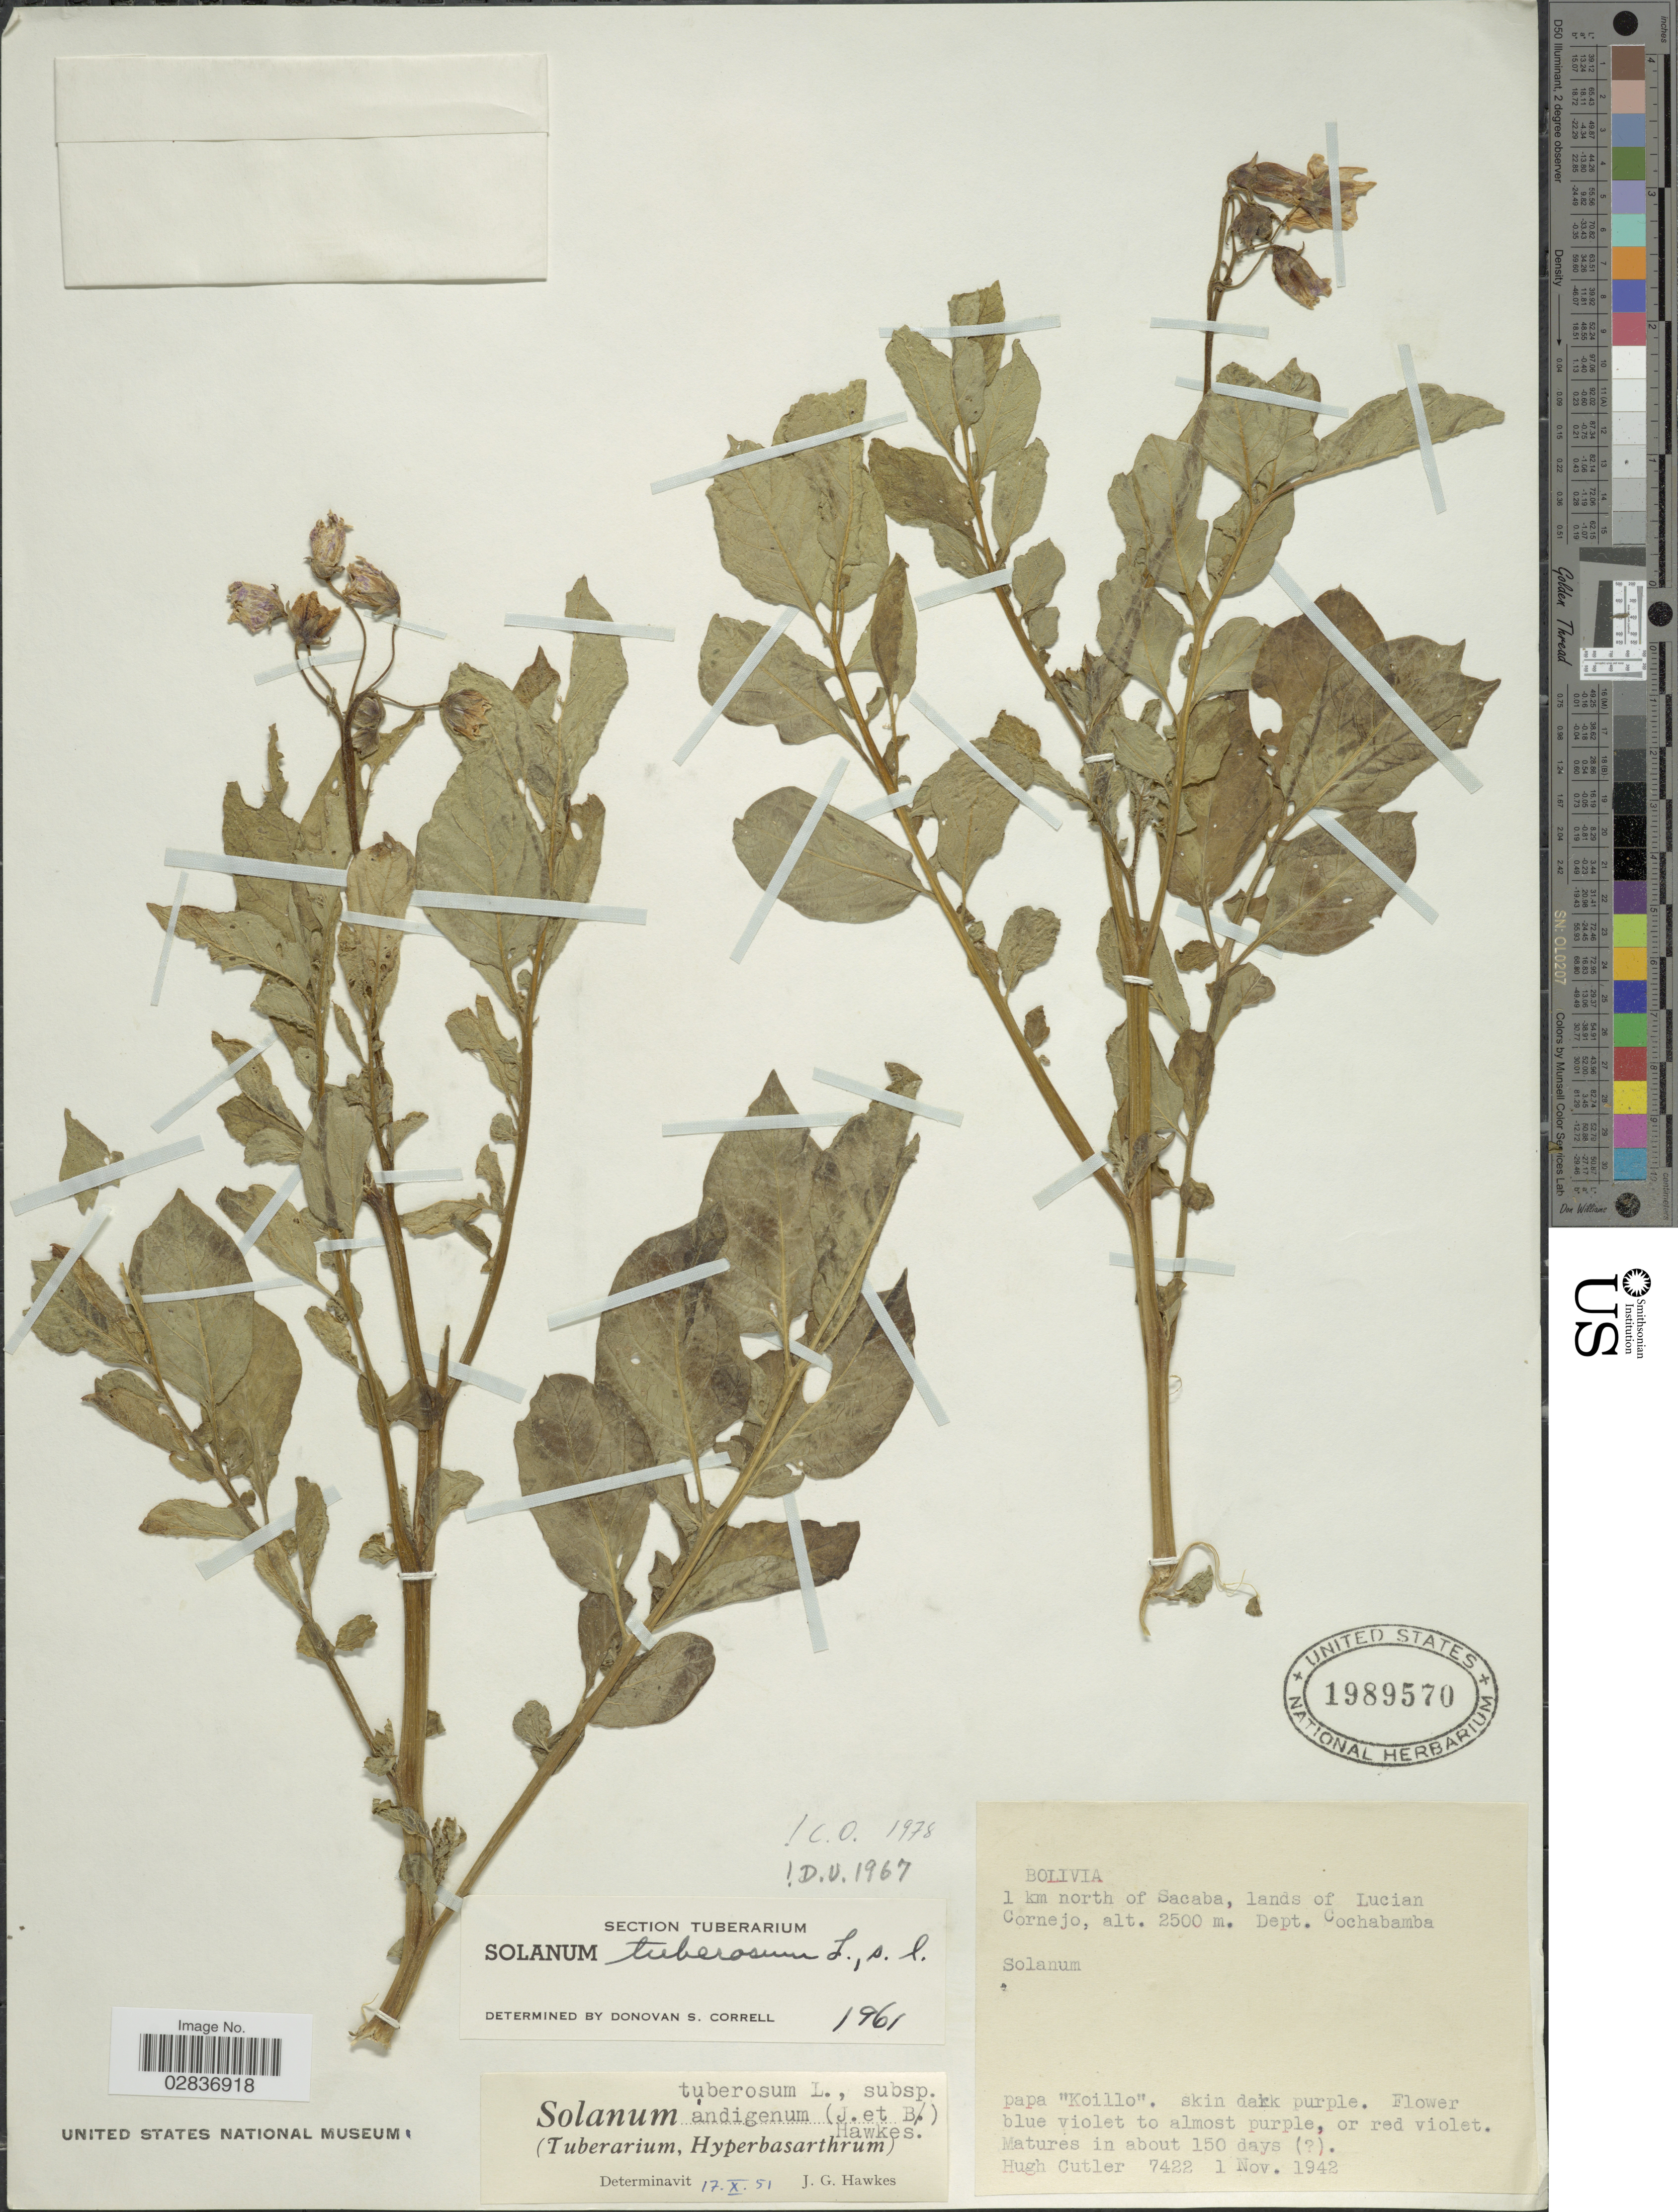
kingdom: Plantae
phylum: Tracheophyta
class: Magnoliopsida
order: Solanales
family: Solanaceae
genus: Solanum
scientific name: Solanum tuberosum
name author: L.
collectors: H. C. Cutler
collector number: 7422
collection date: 1942-11-01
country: Bolivia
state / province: Cochabamba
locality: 1 km north of Sacaba, lands of Lucian Cornejo, Dept. Cochabamba.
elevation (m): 2500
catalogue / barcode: US 1989570